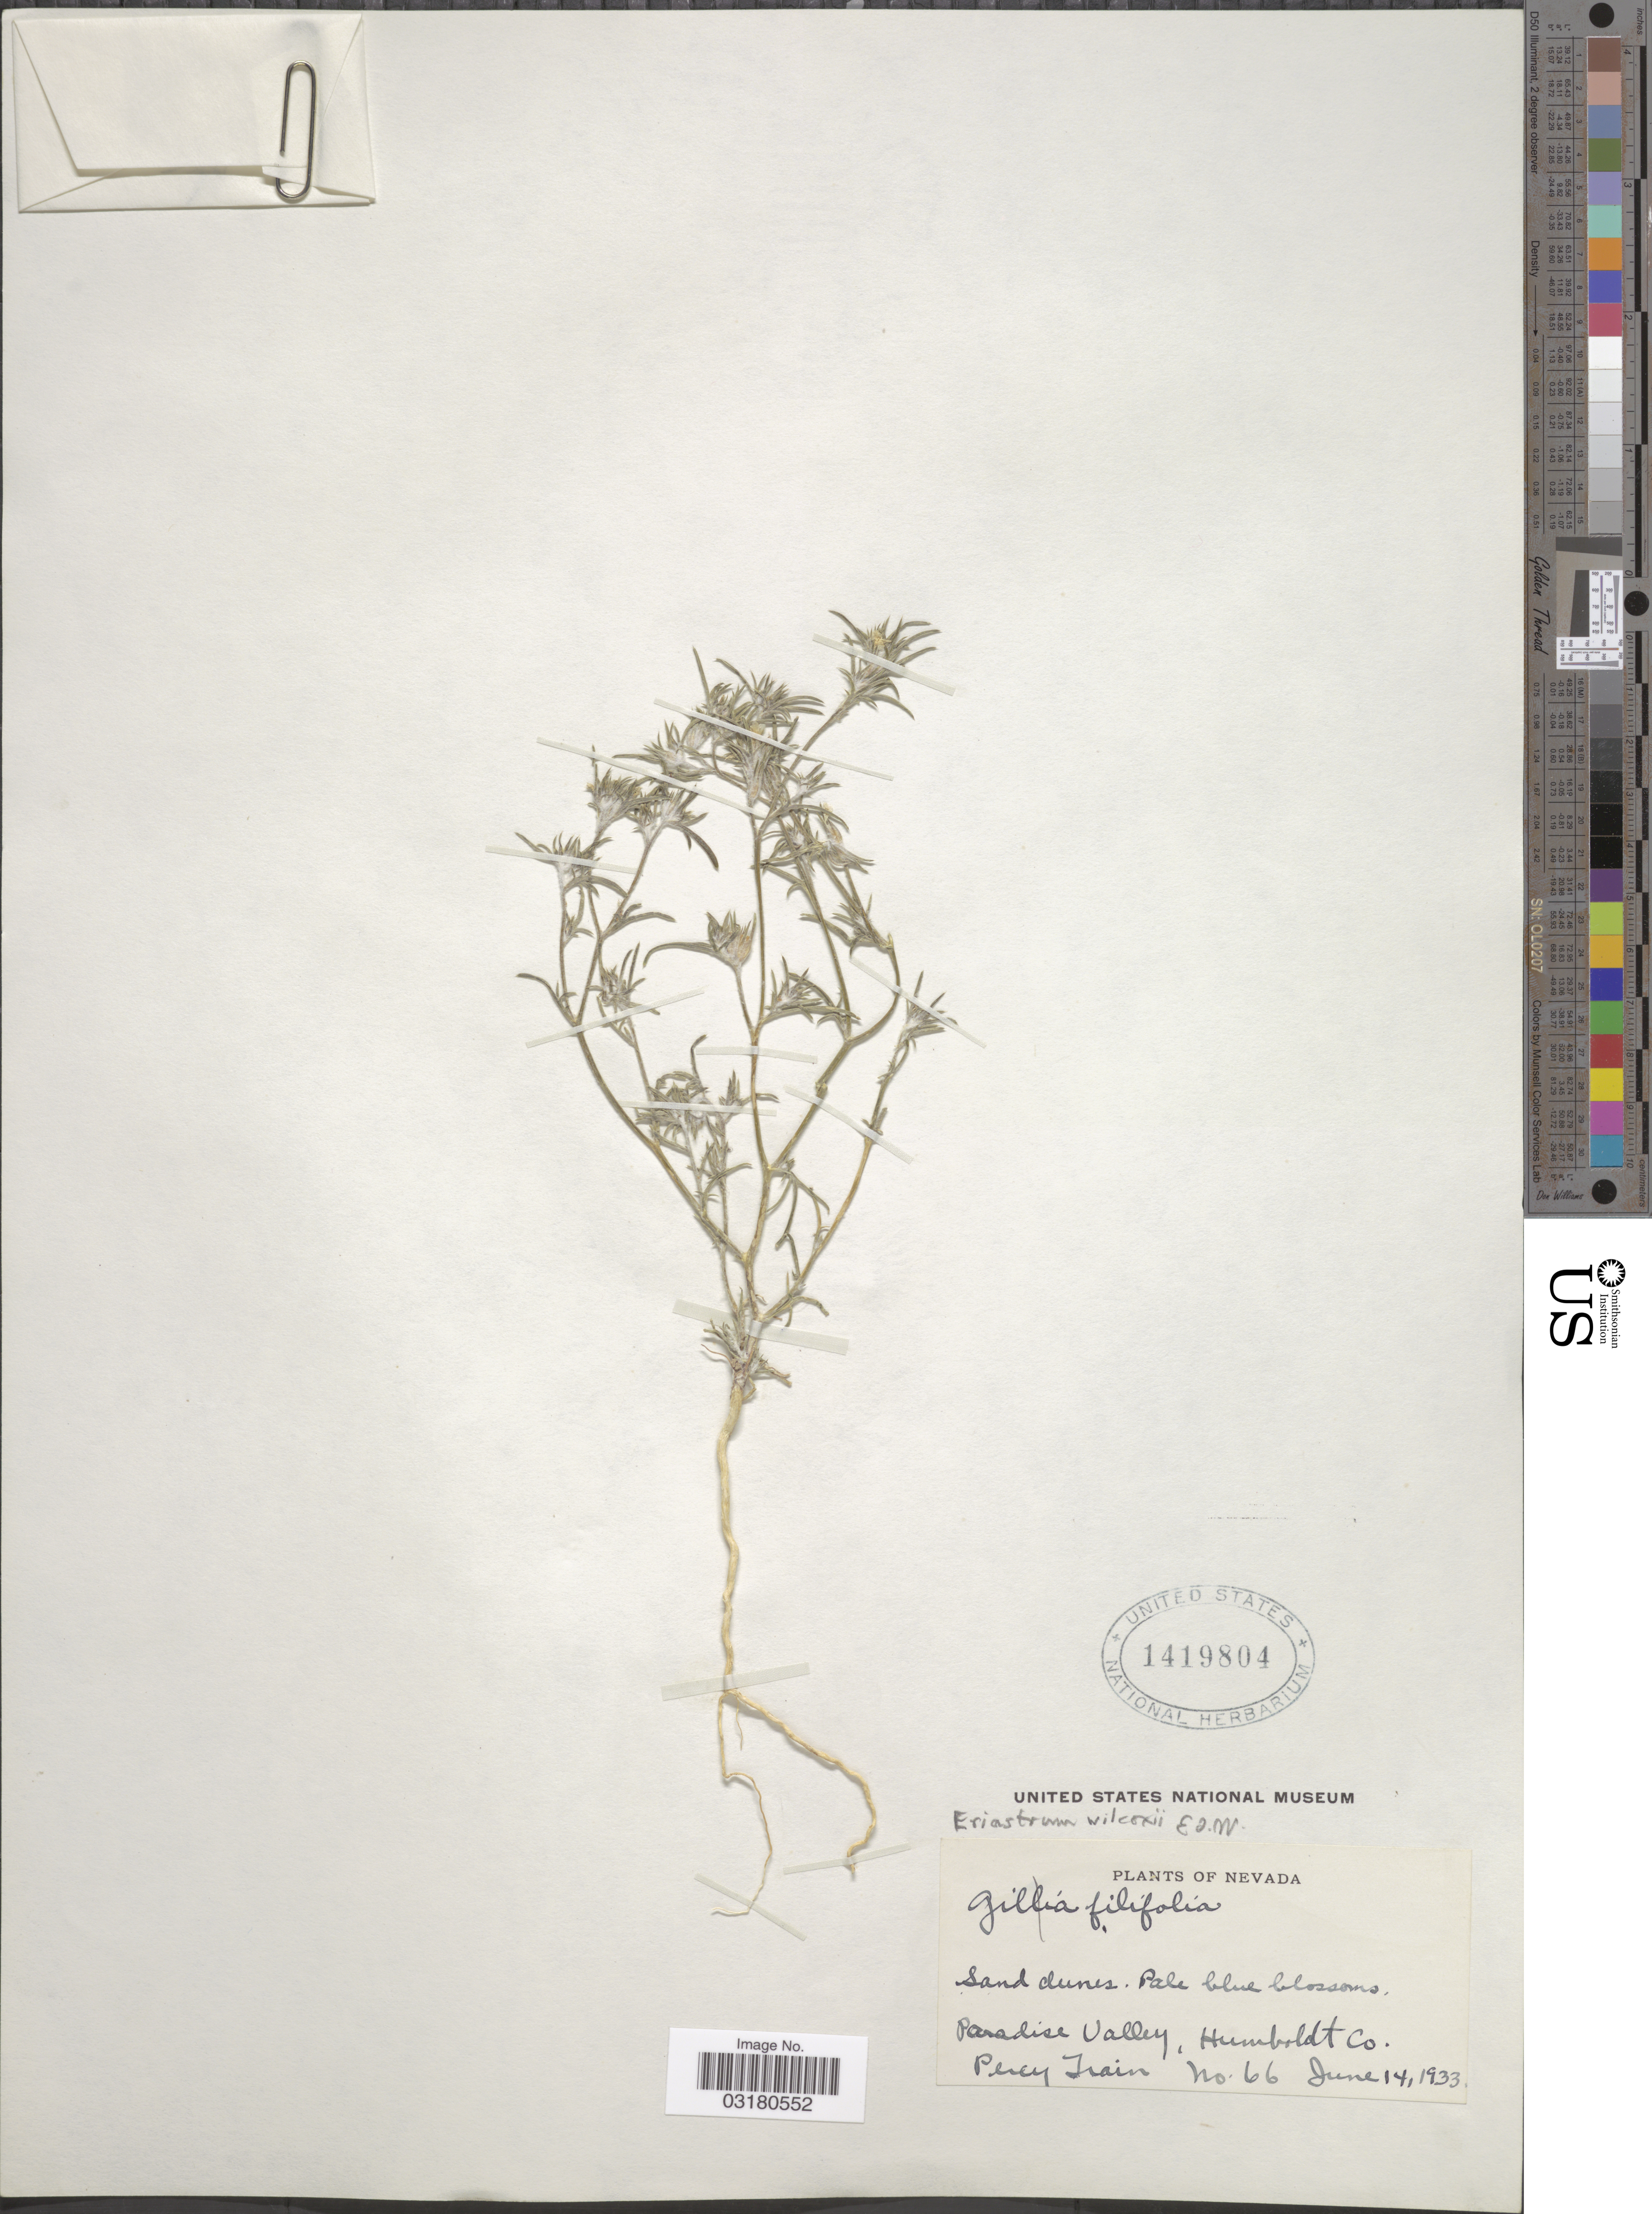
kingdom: Plantae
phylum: Tracheophyta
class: Magnoliopsida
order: Ericales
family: Polemoniaceae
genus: Eriastrum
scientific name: Eriastrum wilcoxii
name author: (A. Nelson) H. Mason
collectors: P. Train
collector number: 66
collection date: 1933-06-14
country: United States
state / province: Nevada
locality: Paradise Valley, Humboldt Co.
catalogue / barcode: US 1419804